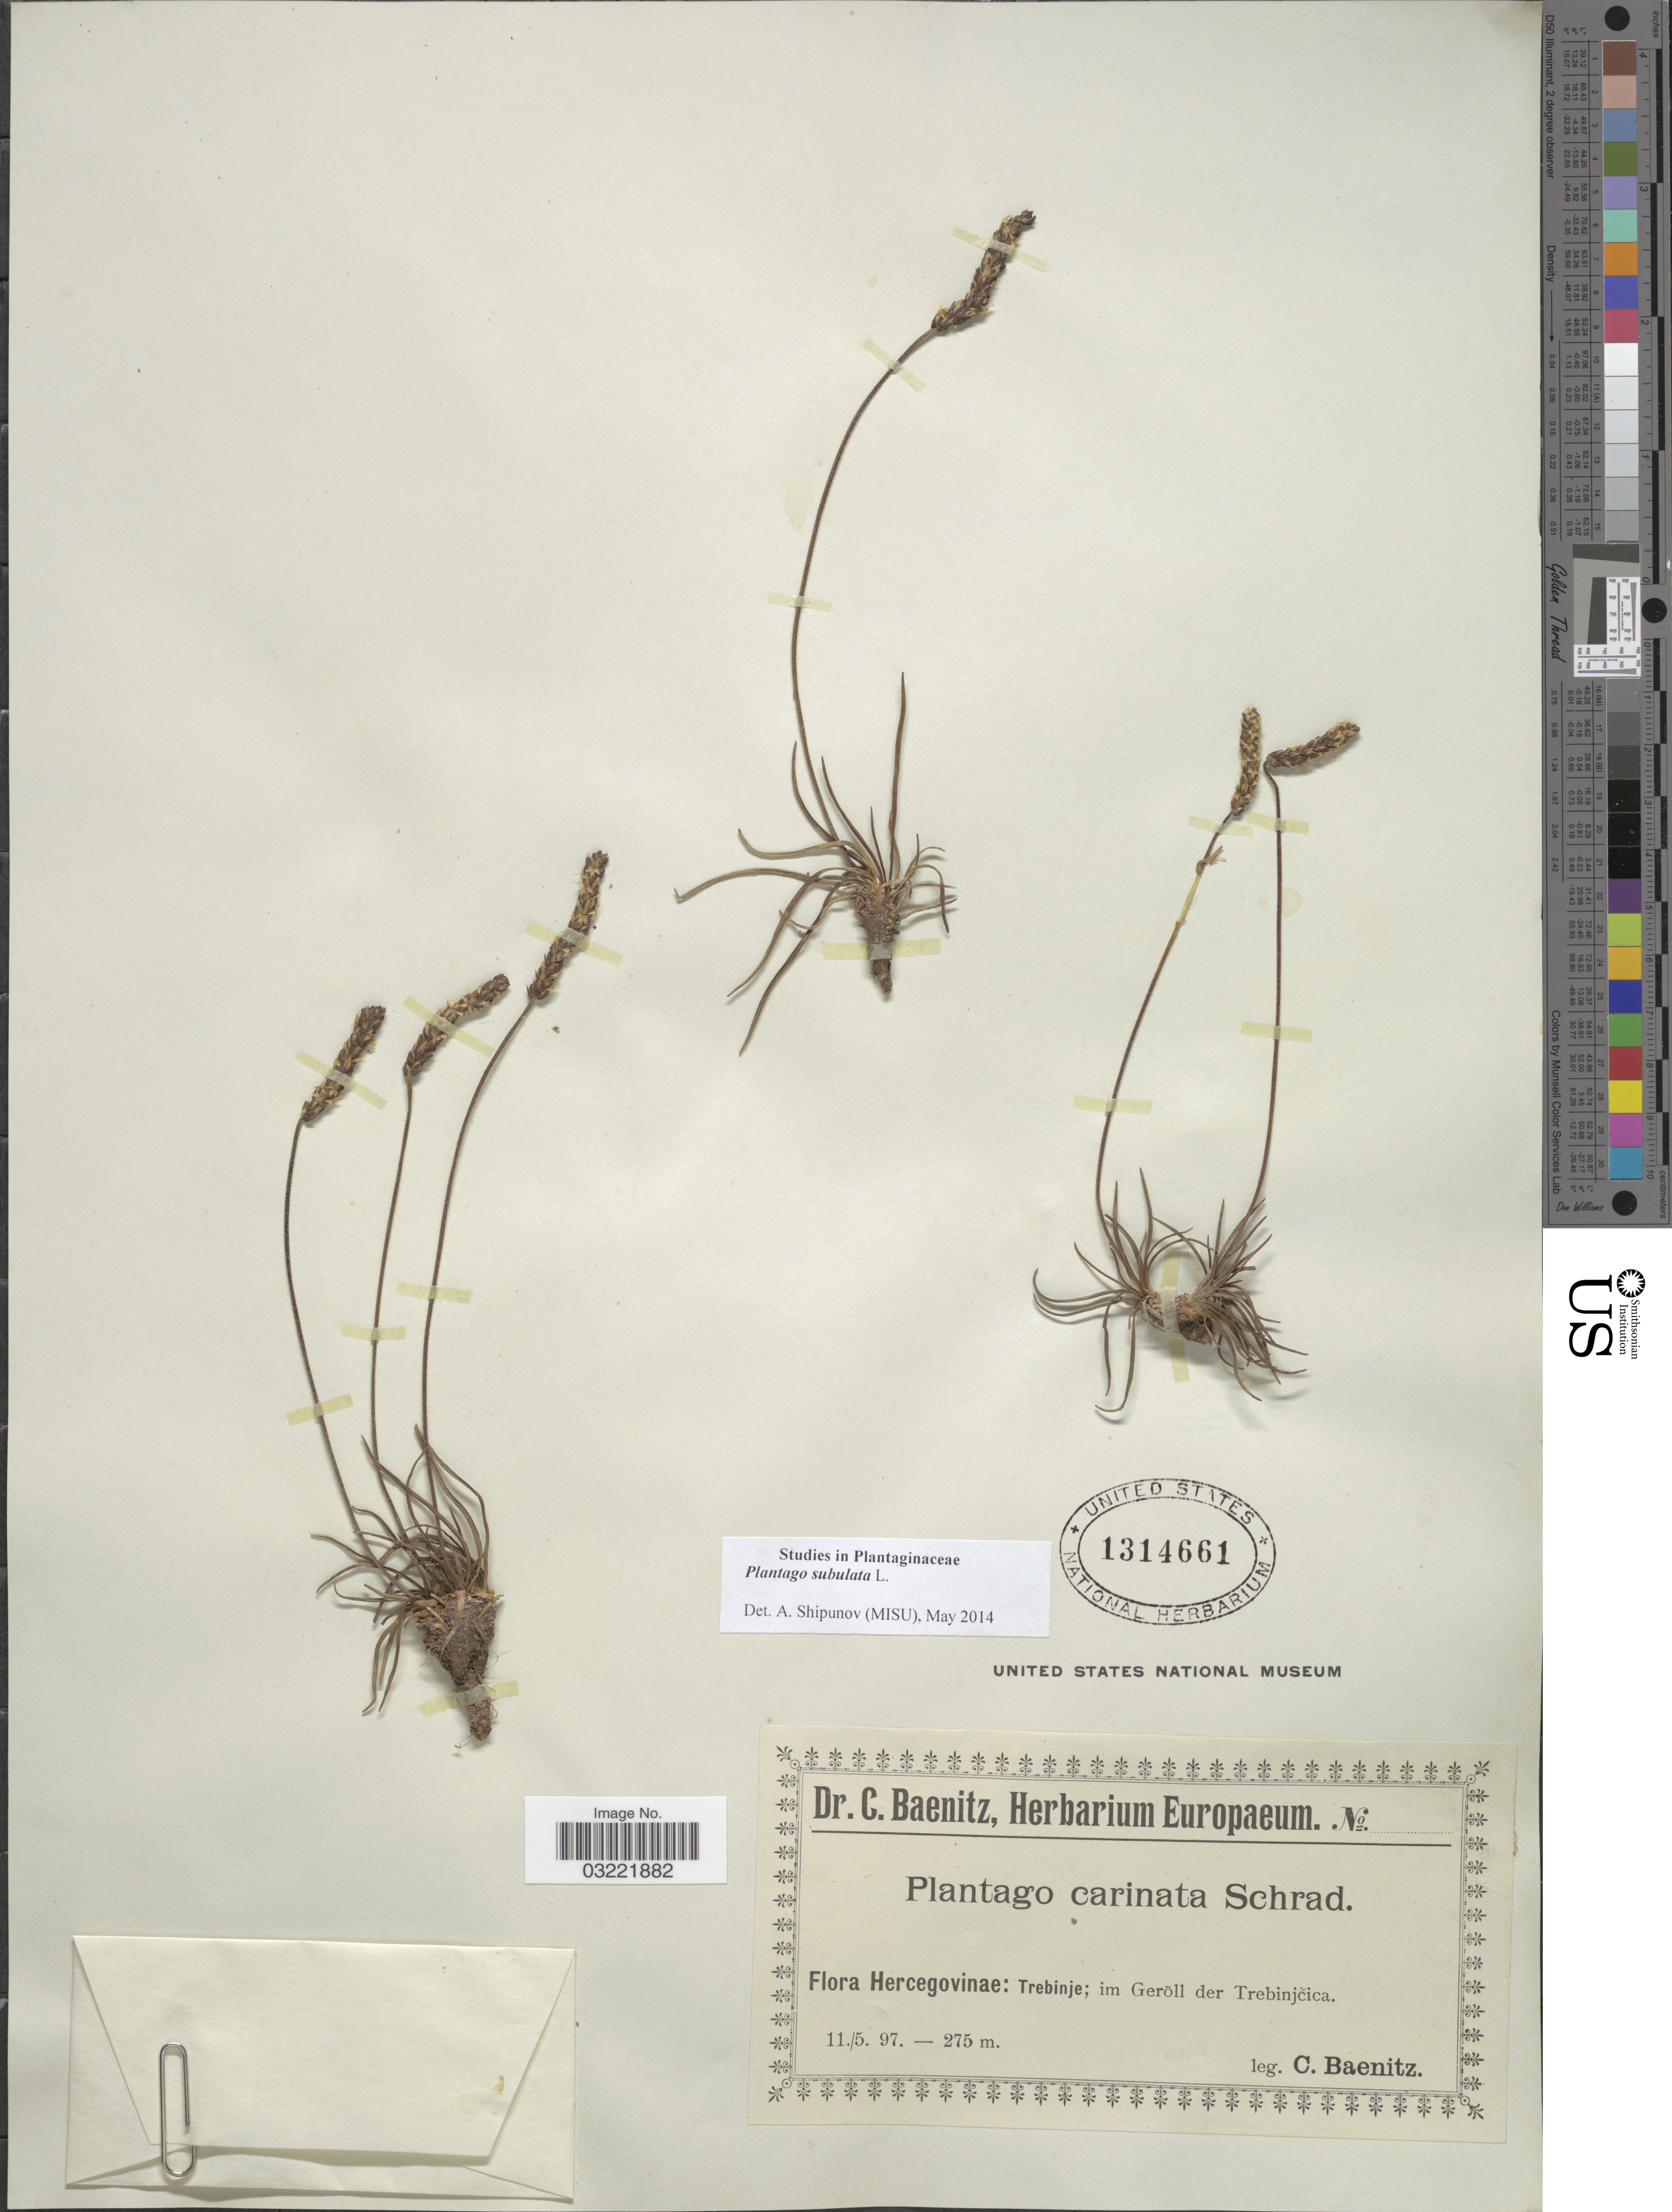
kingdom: Plantae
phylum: Tracheophyta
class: Magnoliopsida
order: Lamiales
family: Plantaginaceae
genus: Plantago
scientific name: Plantago subulata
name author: L.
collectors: C. G. Baenitz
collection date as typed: Transcribed d/m/y: 11/5/97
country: Bosnia and Herzegovina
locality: Hercegovinae: Trebinje; im Geröll der Trebinjčica.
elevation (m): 275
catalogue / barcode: US 1314661